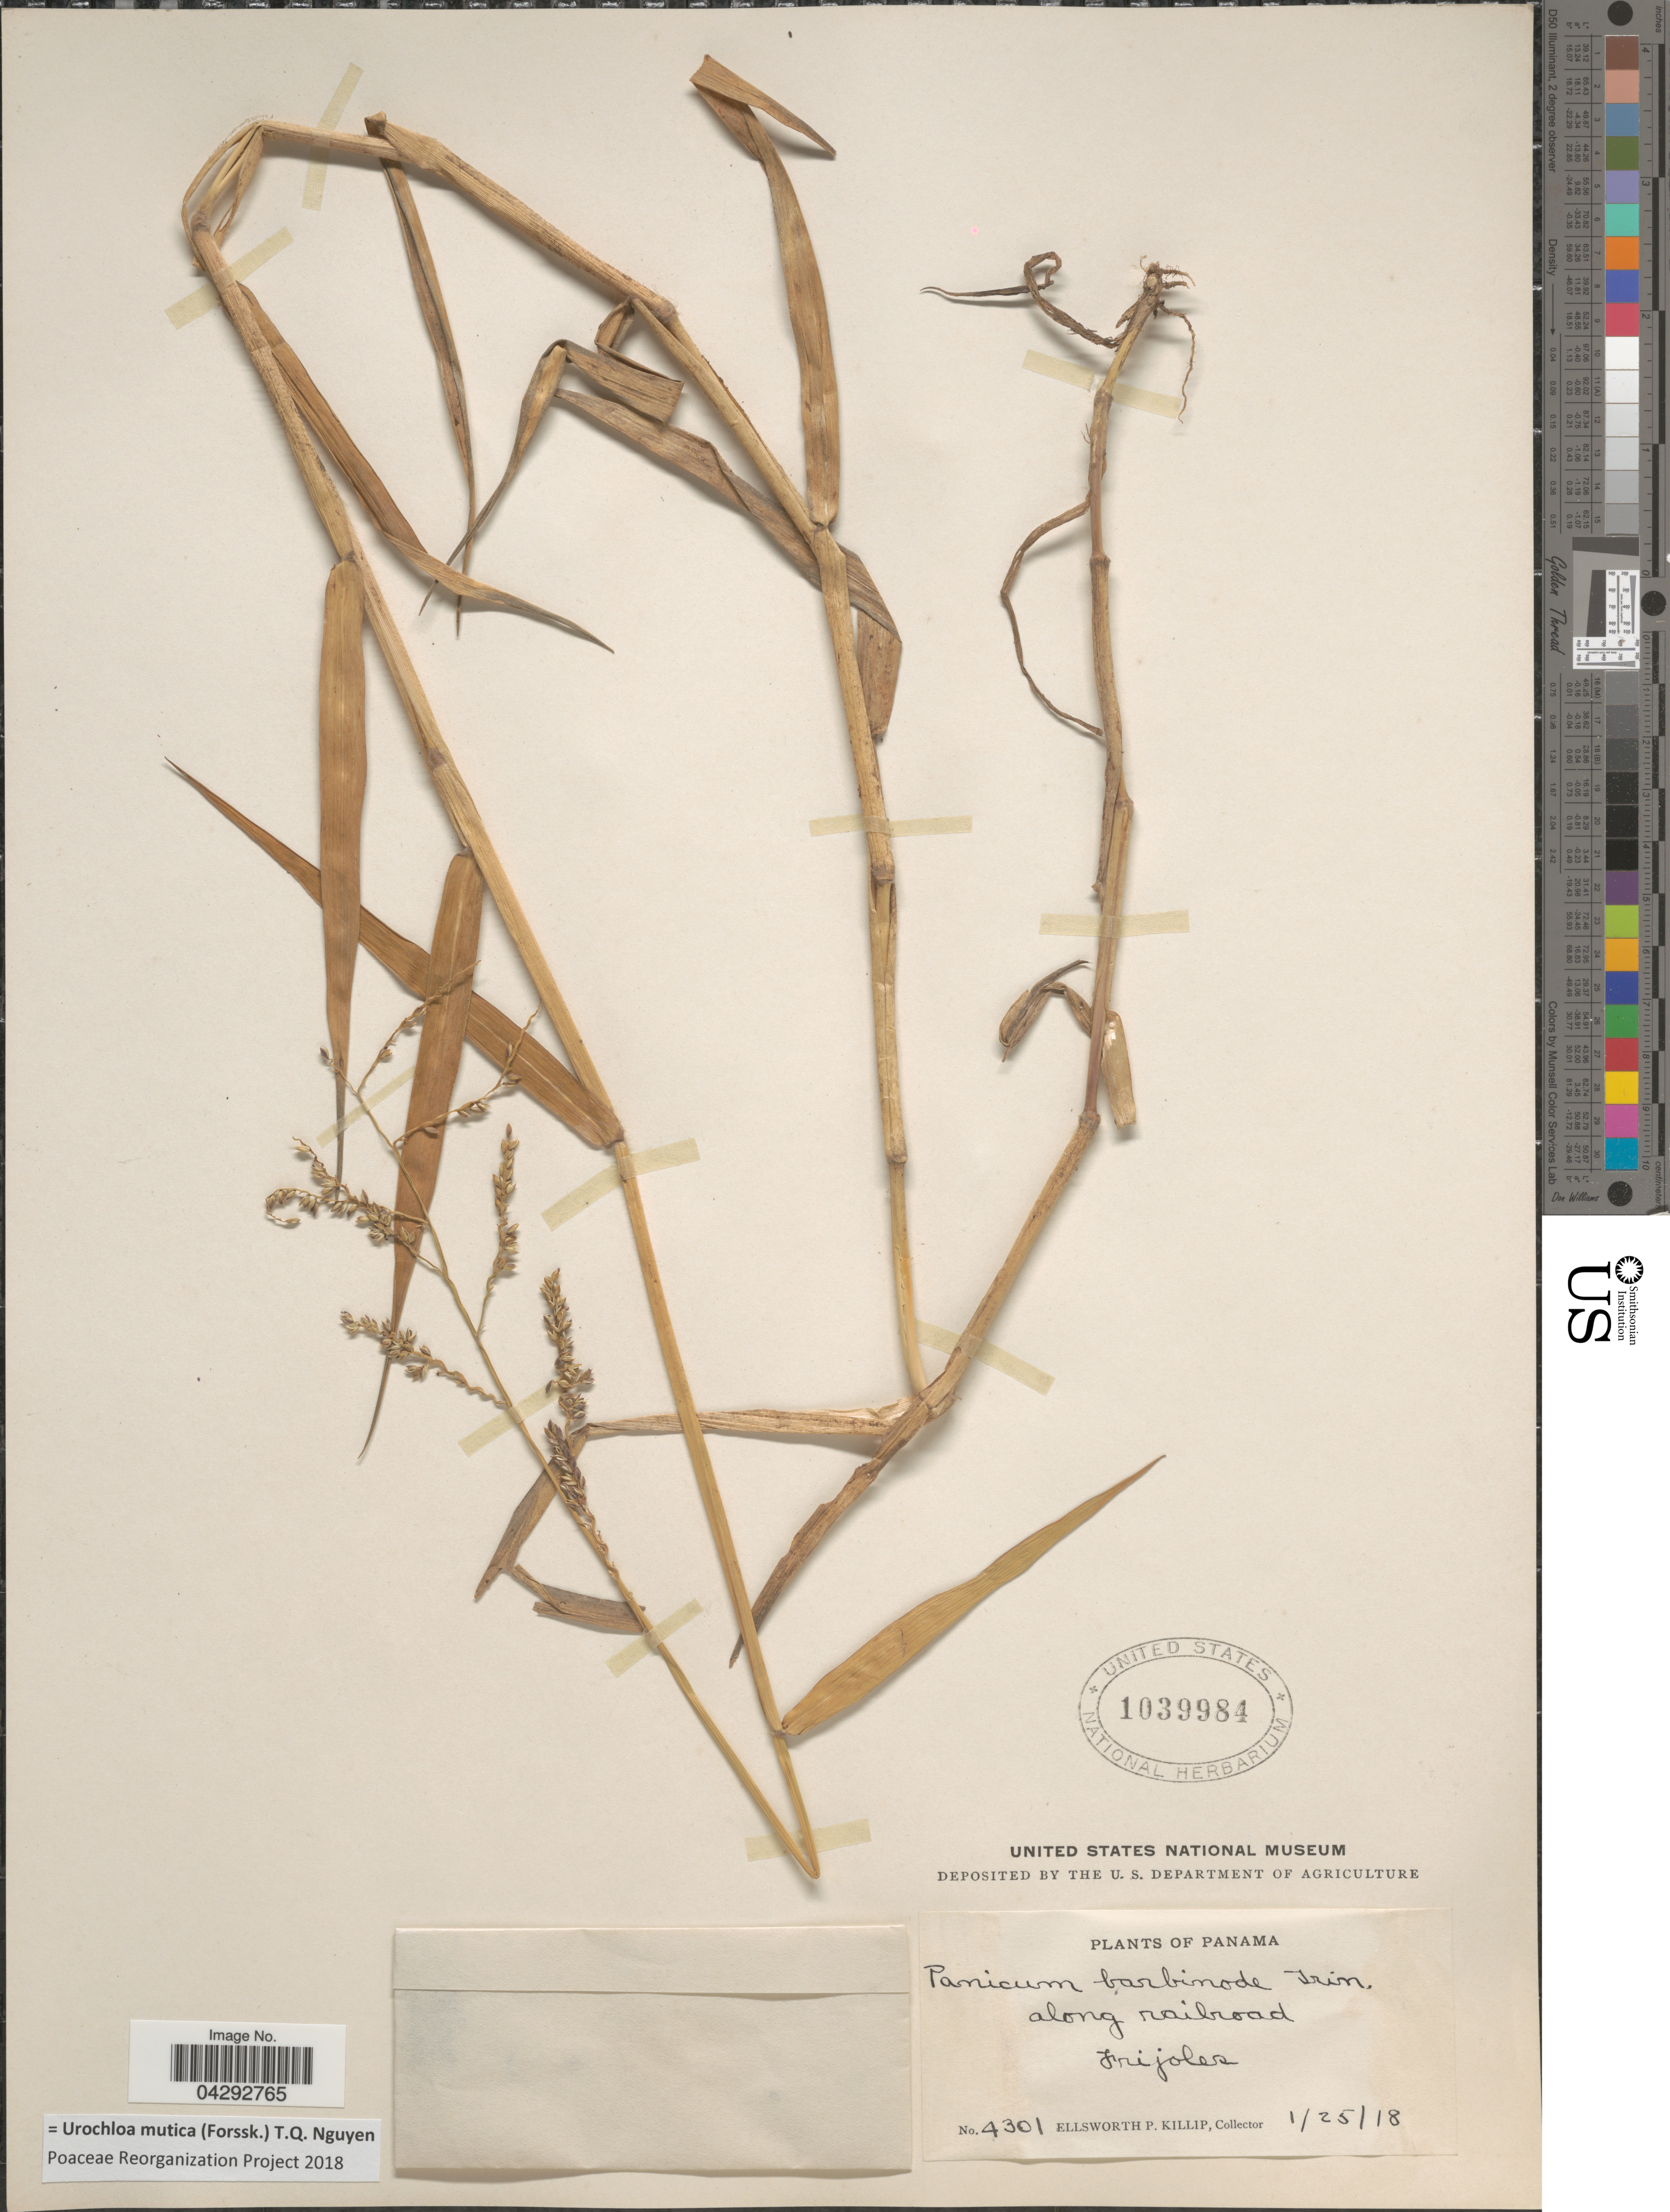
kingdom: Plantae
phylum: Tracheophyta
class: Liliopsida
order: Poales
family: Poaceae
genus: Urochloa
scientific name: Urochloa mutica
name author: (Forssk.) T.Q. Nguyen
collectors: E. P. Killip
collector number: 4301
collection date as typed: Transcribed d/m/y: 25/1/18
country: Panama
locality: Along railroad Frijoles.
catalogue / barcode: US 1039984